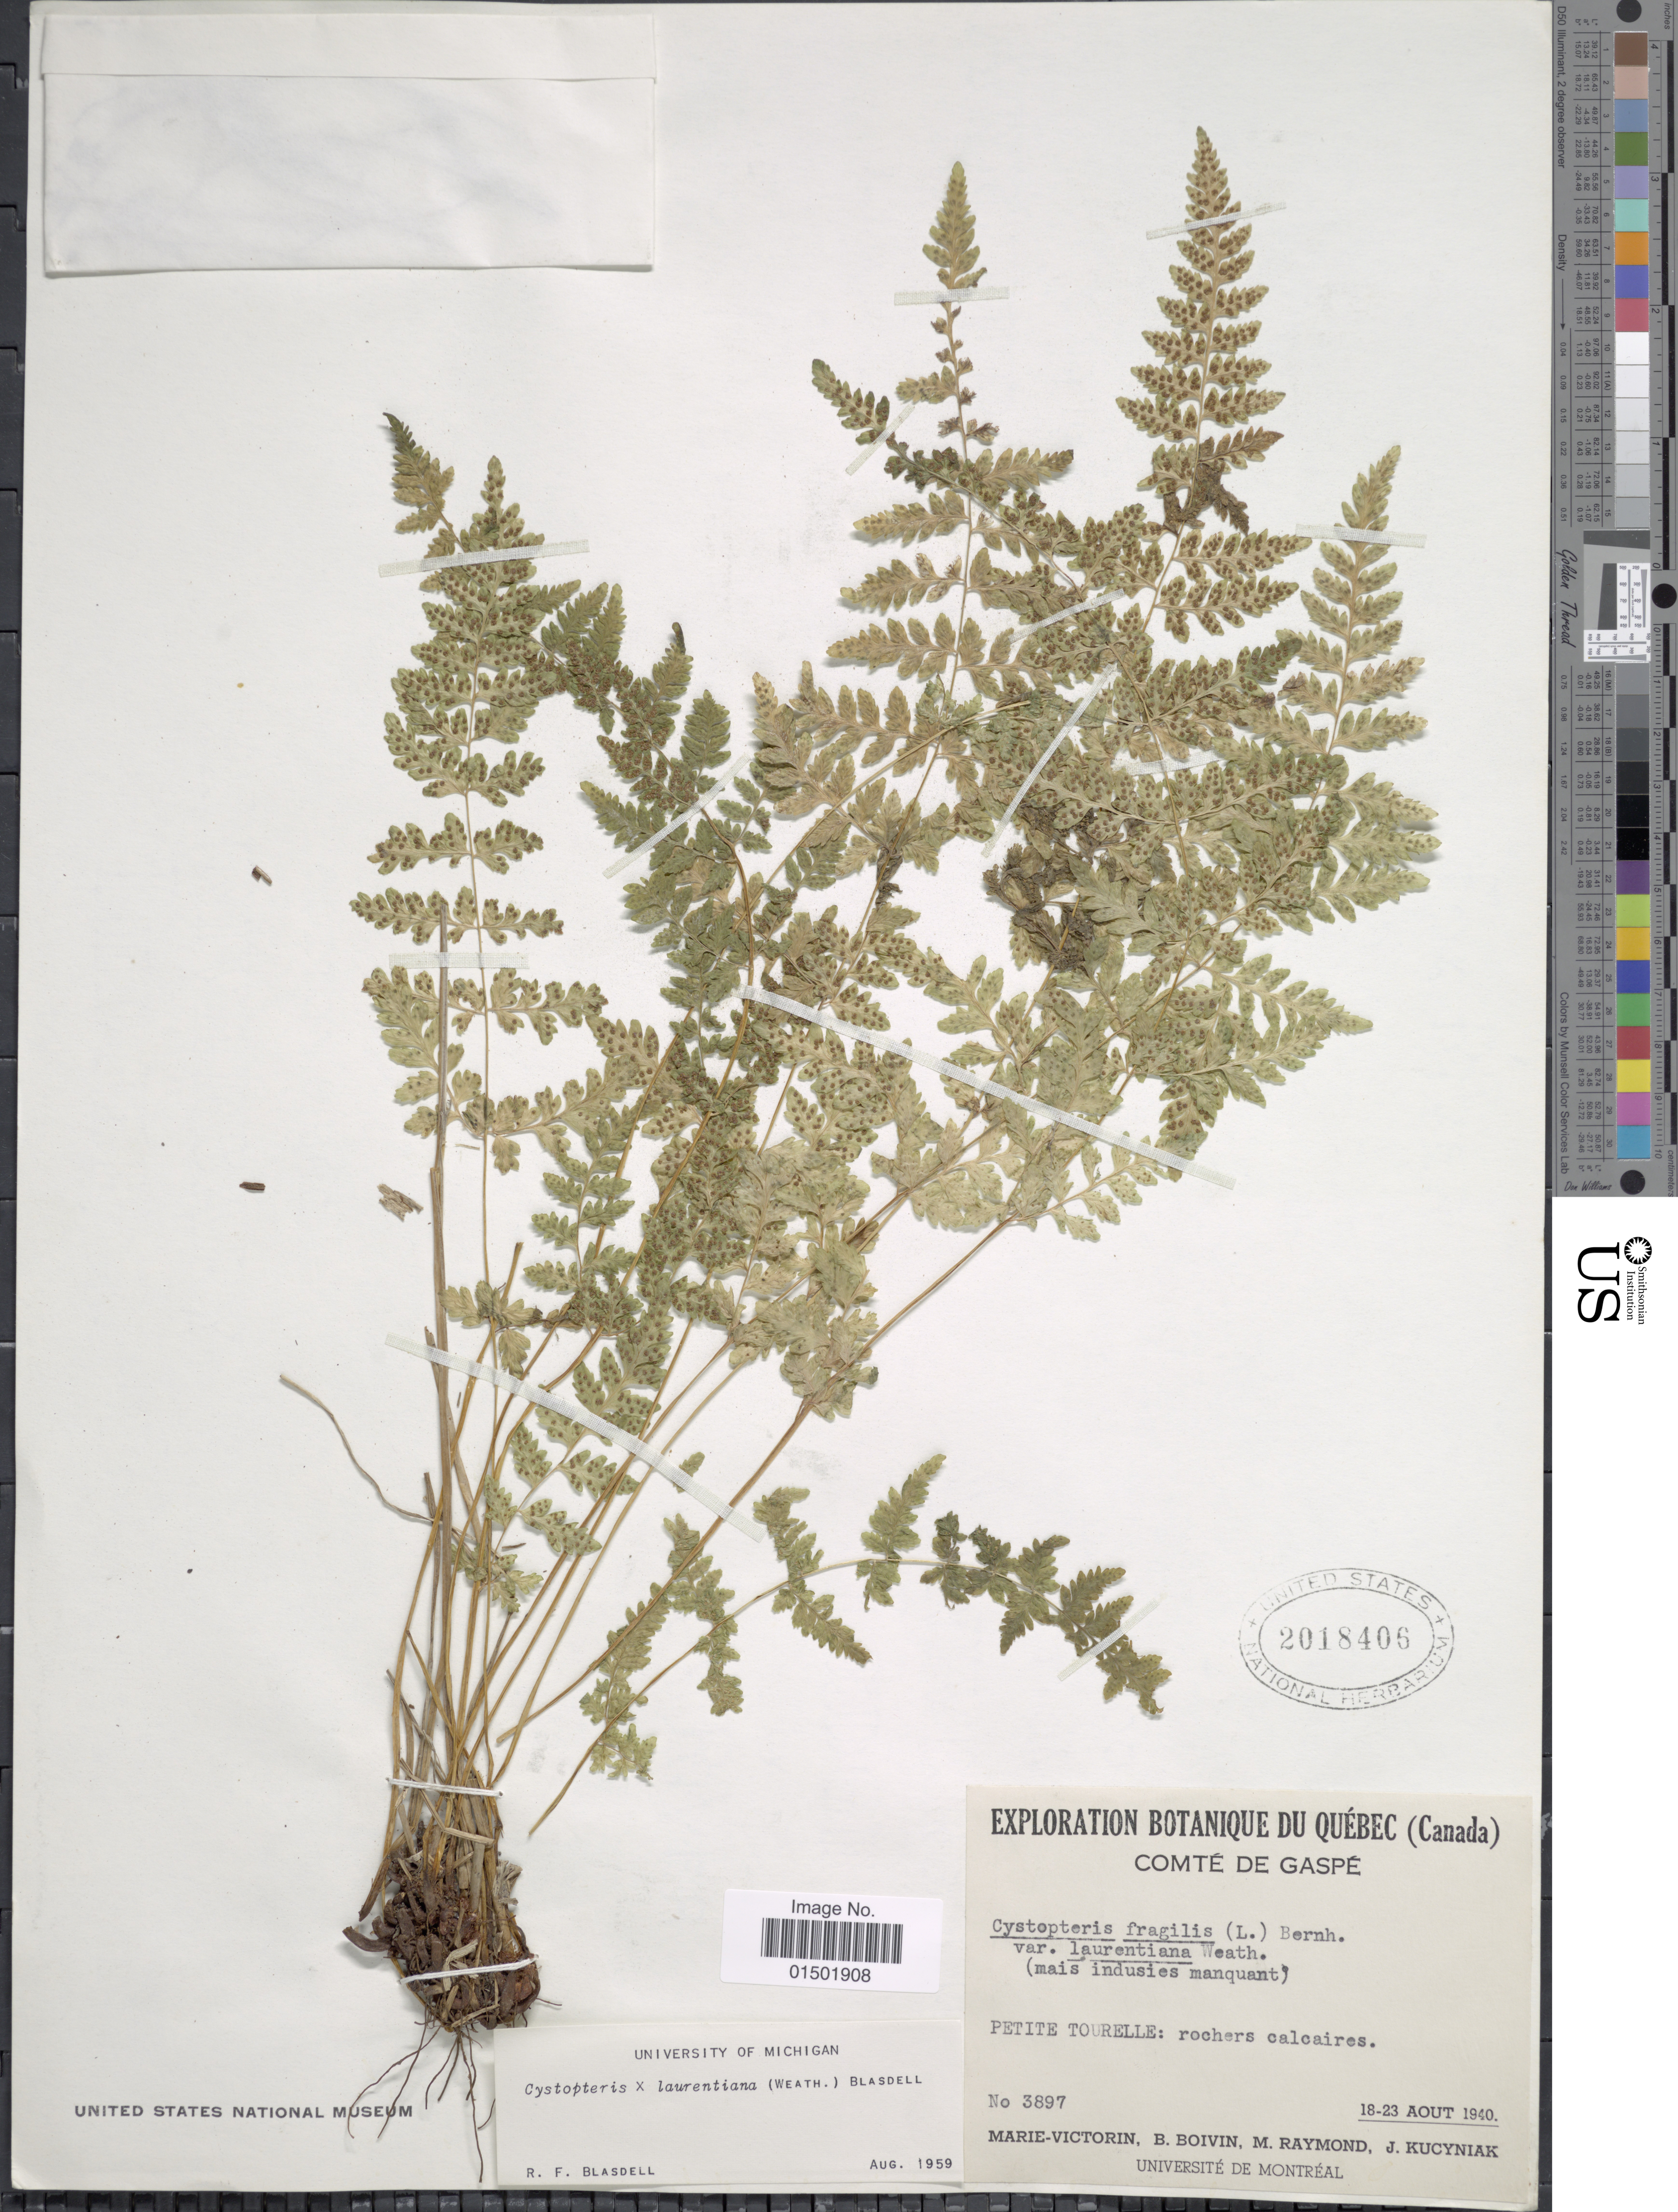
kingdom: Plantae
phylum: Tracheophyta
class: Polypodiopsida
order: Polypodiales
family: Cystopteridaceae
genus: Cystopteris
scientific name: Cystopteris laurentiana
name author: (Weath.) Blasdell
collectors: -. Marie-Victorin, J. R. B. Boivin, M. Raymond & J. Kucyniak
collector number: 3897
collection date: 1940-08-18/1940-08-23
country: Canada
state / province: Quebec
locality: Comte de Gaspe. Petite Tourelle: rochers calcaires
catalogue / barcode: US 2018406